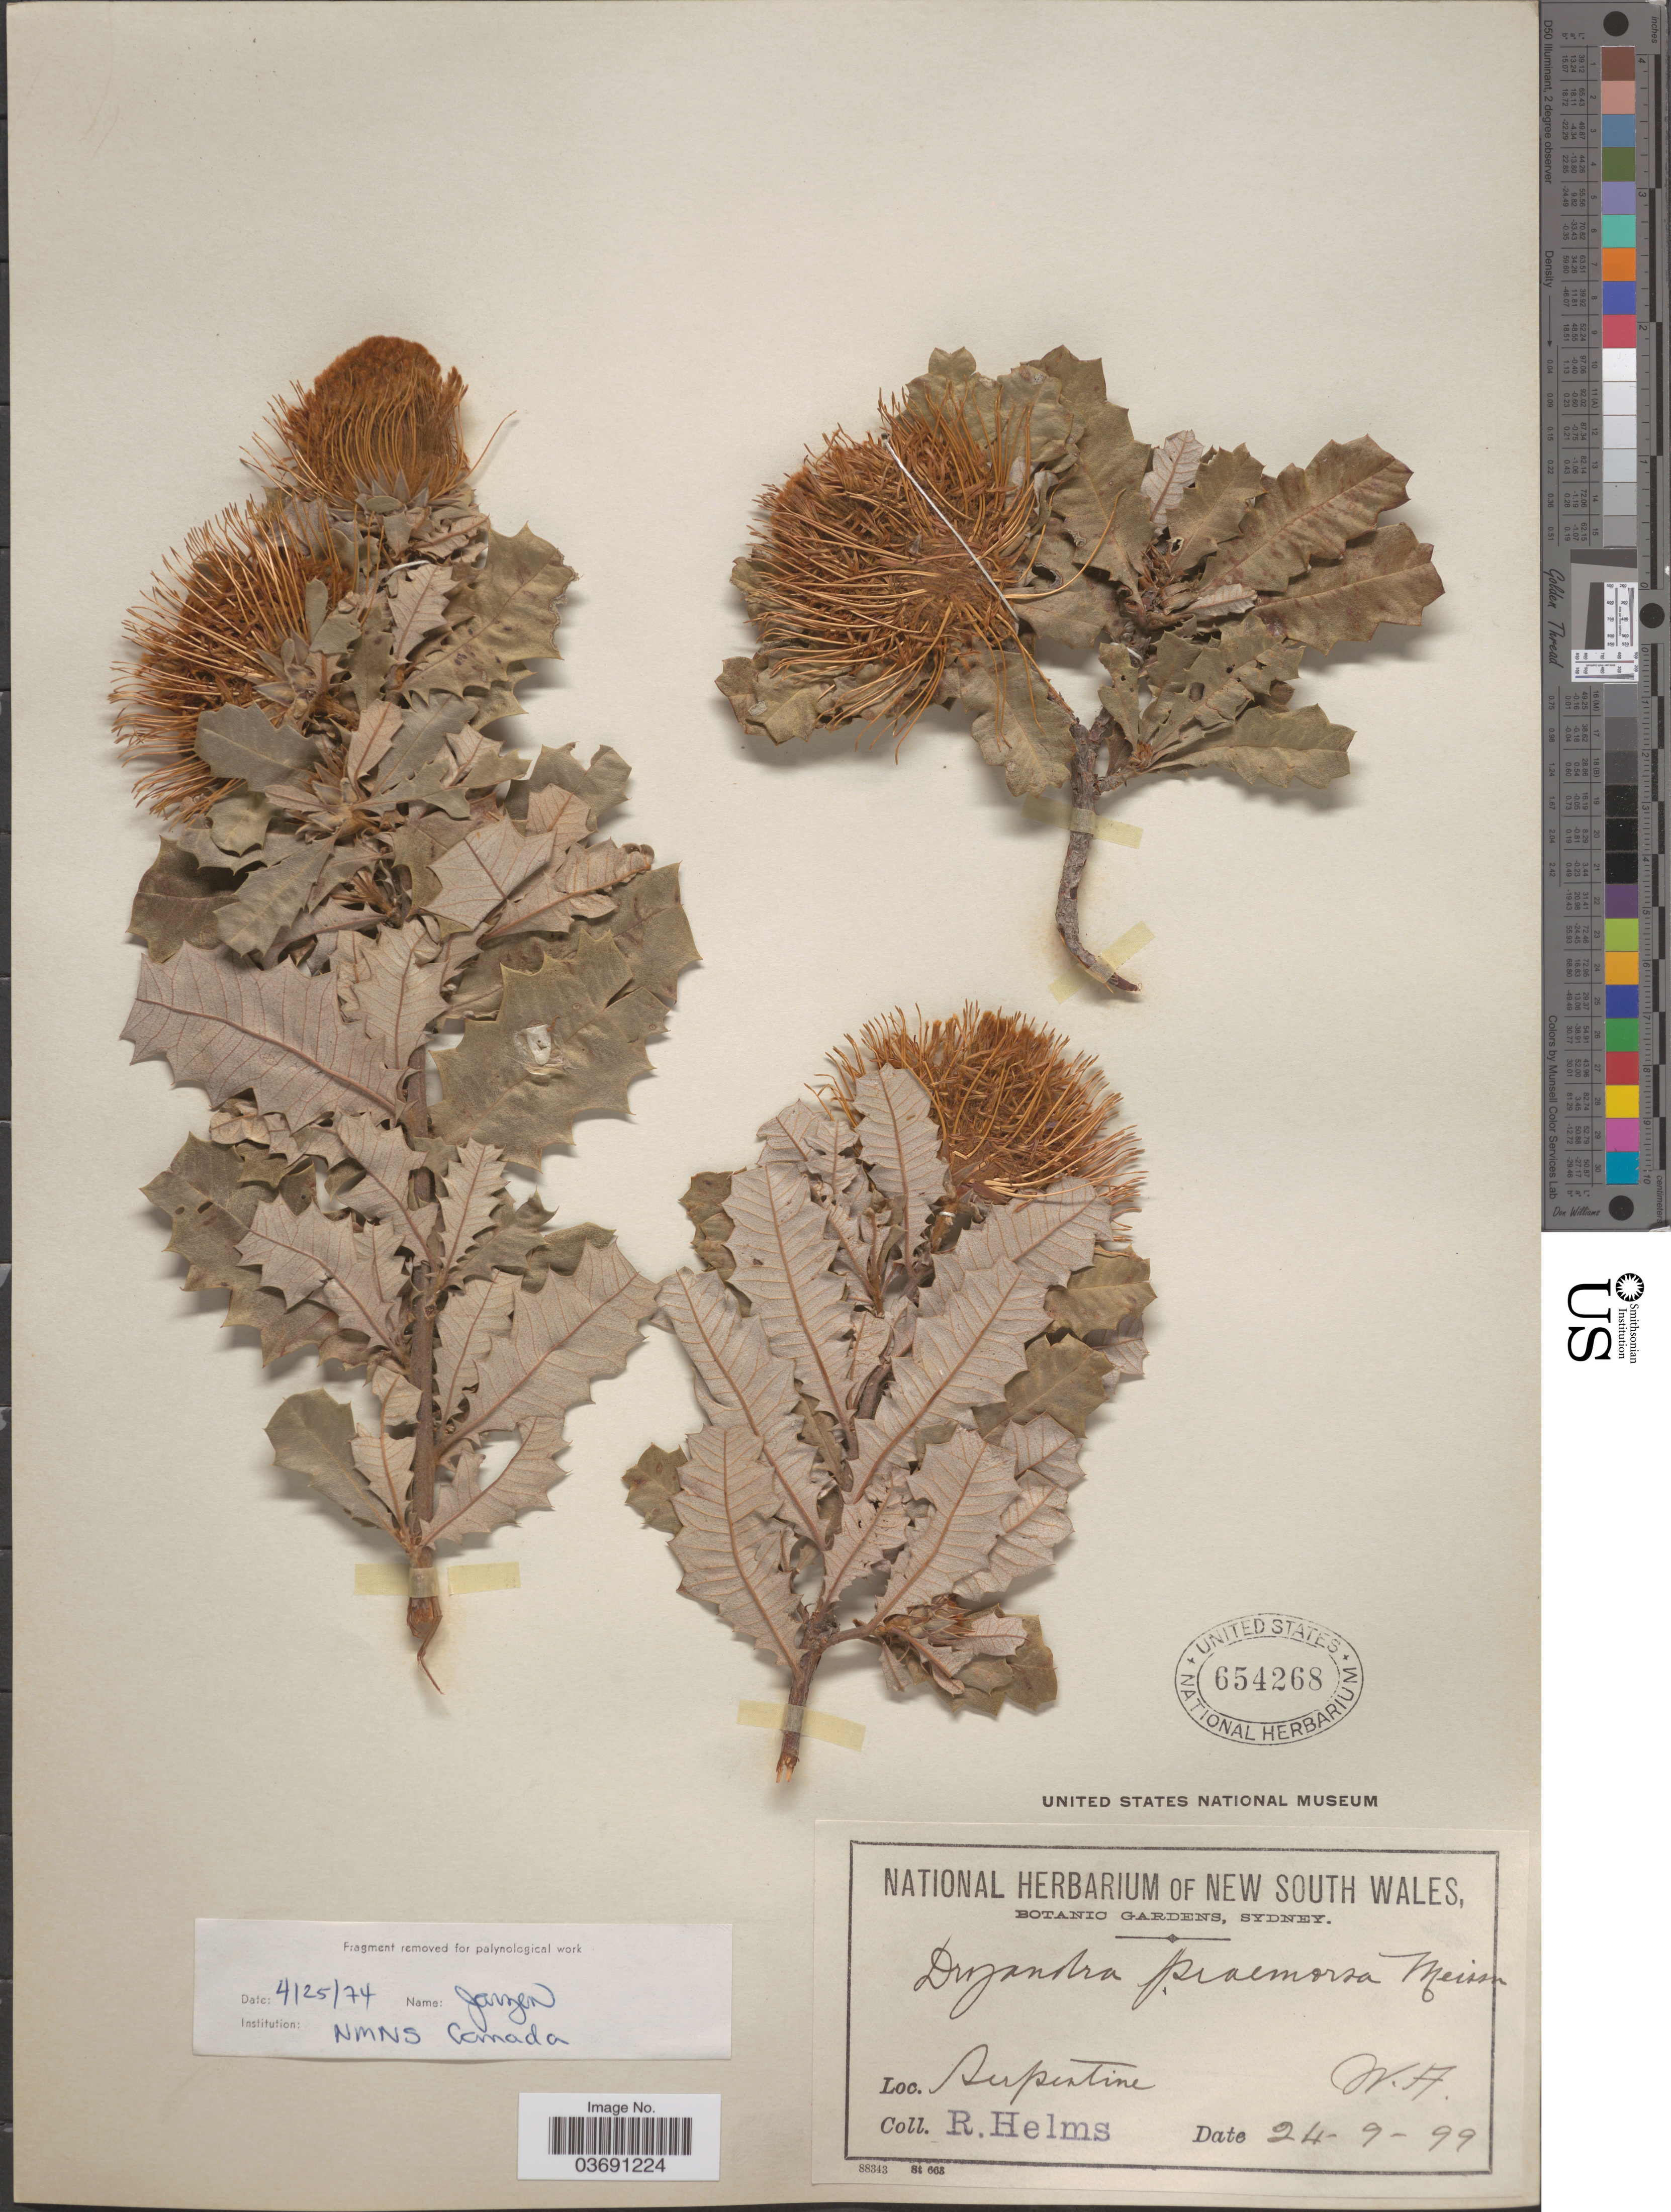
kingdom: Plantae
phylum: Tracheophyta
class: Magnoliopsida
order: Proteales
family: Proteaceae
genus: Dryandra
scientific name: Dryandra praemorsa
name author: Meisn.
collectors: R. Helms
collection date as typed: Transcribed d/m/y: 24/9/99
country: Australia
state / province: Western Australia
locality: Serpentine.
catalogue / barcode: US 654268